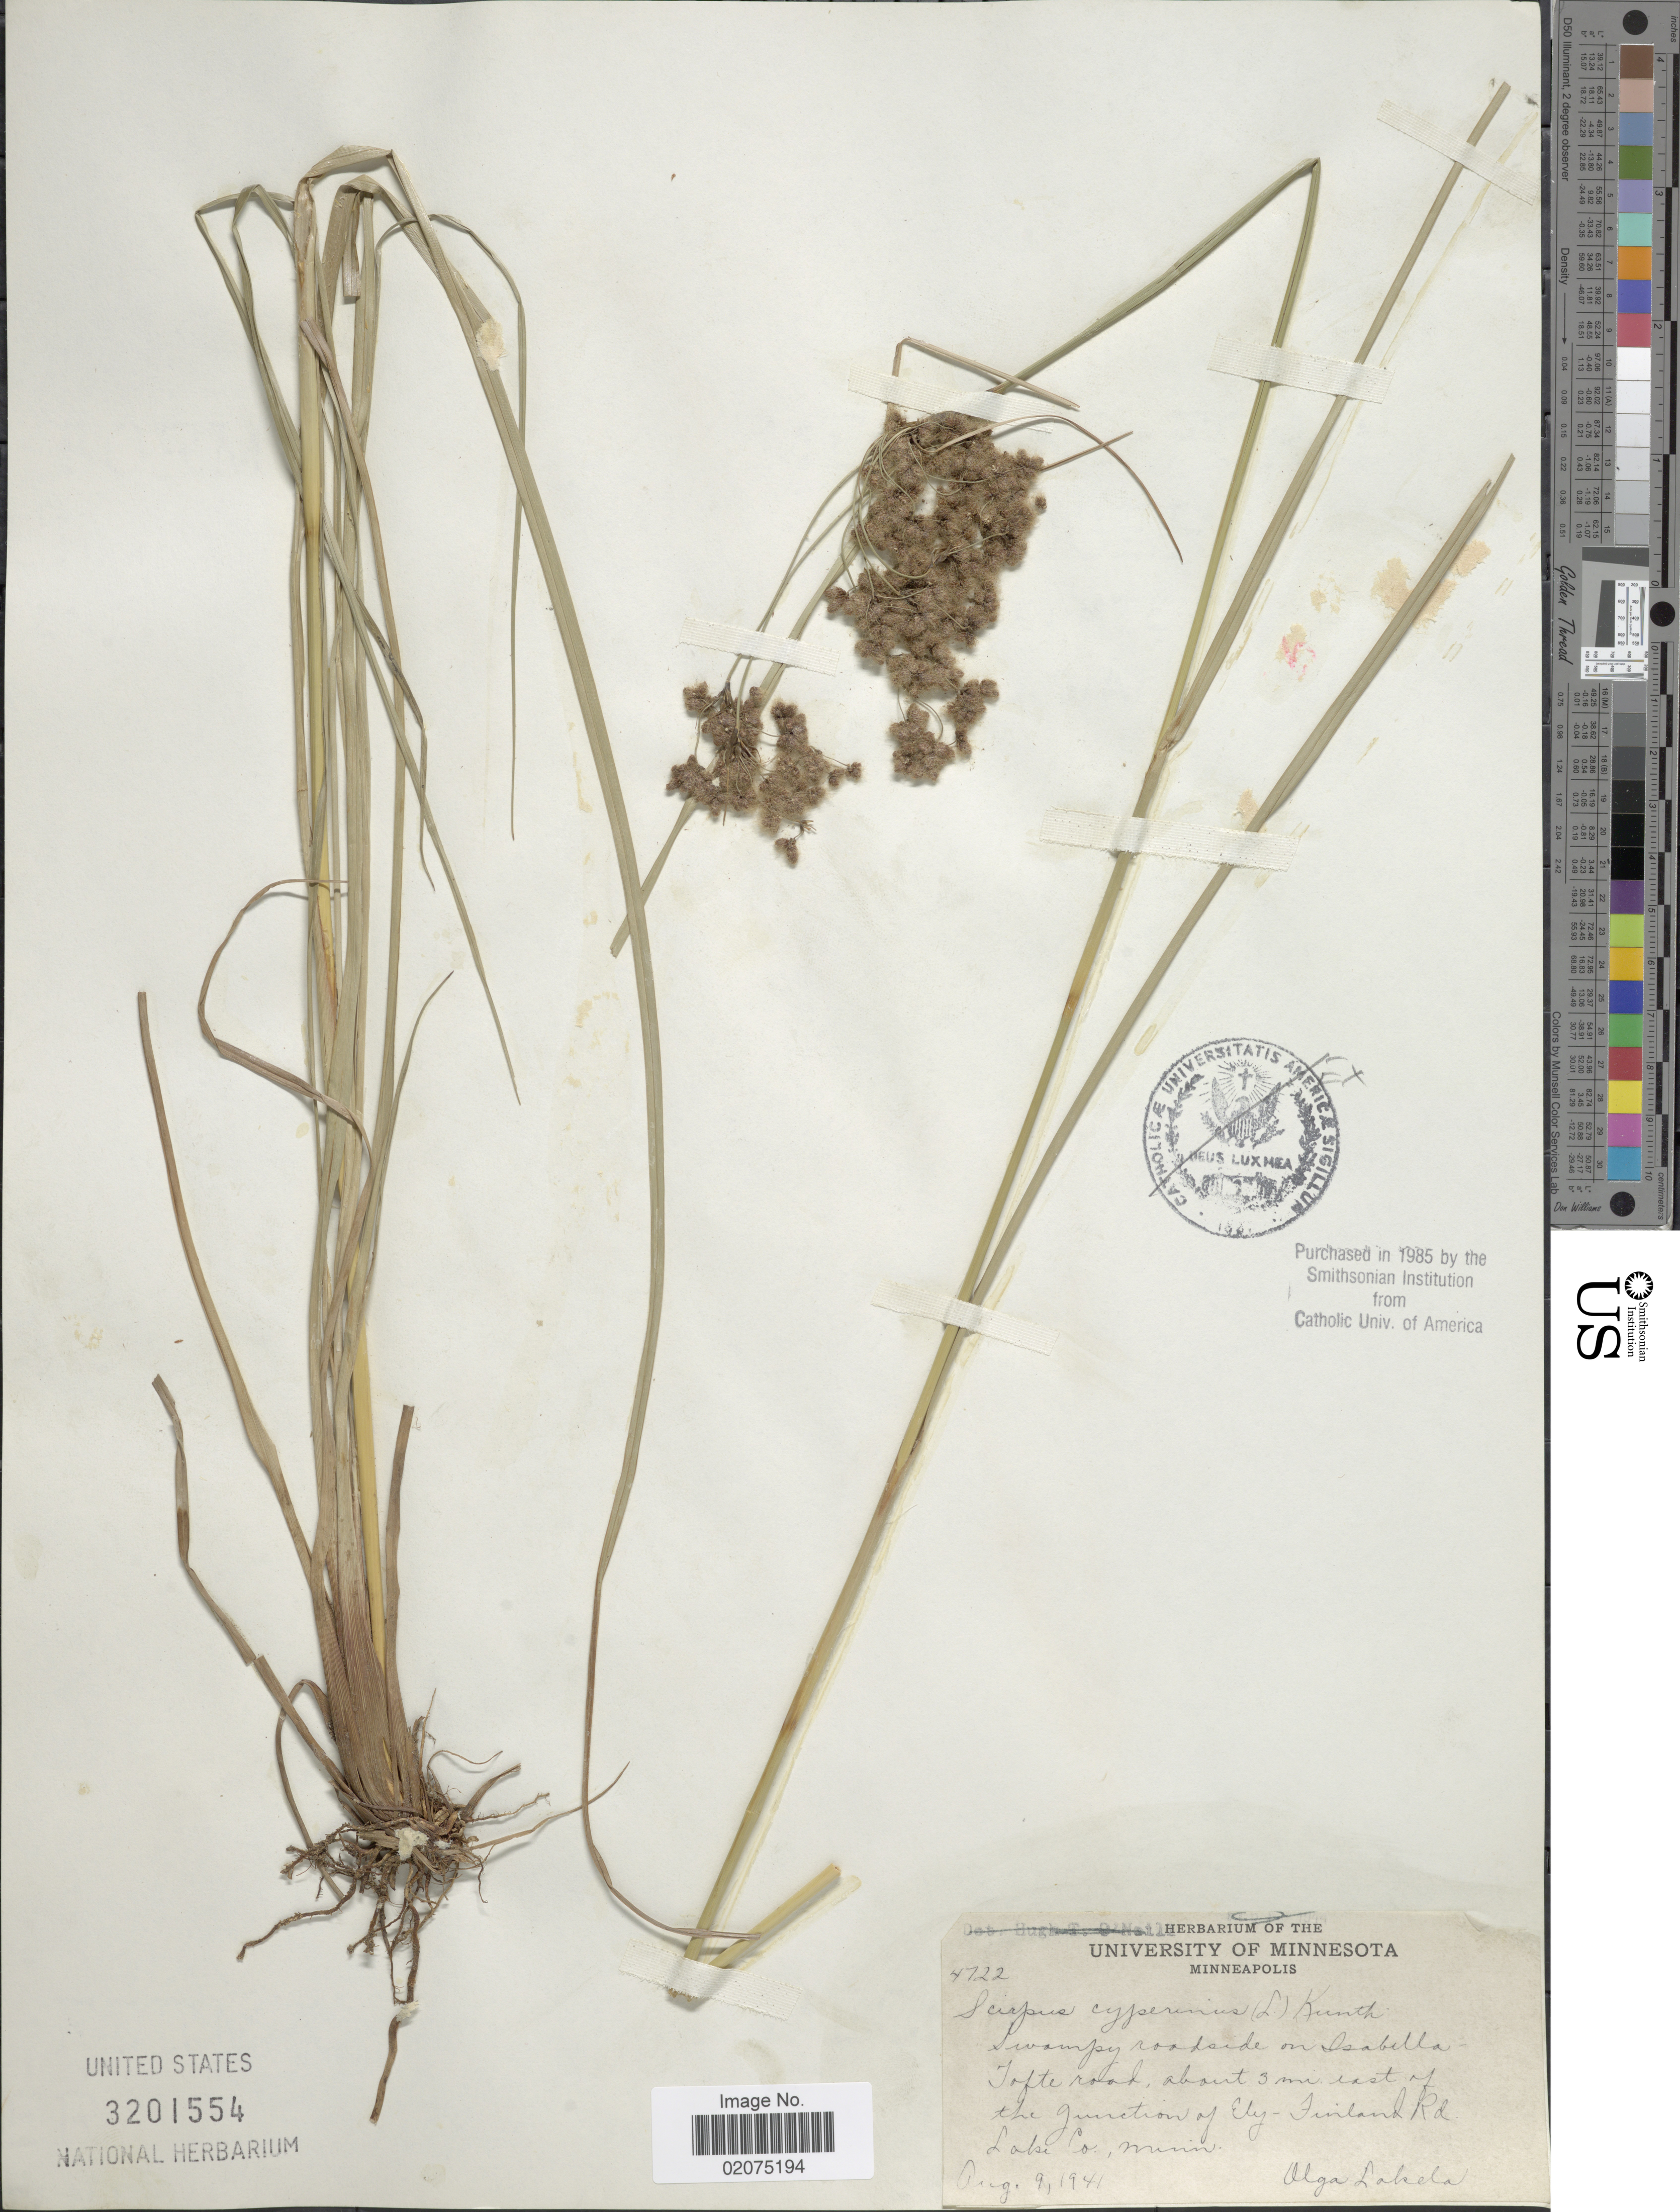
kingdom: Plantae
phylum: Tracheophyta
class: Liliopsida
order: Poales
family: Cyperaceae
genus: Scirpus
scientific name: Scirpus cyperinus (L.) Kunth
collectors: O. K. Lakela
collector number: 4722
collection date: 1941-08-09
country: United States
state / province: Minnesota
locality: Roadside on Isabella-Tofte road, about 3 mi east of the junction of Ely-Finland Rd, Lake Co, Minn.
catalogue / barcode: US 3201554